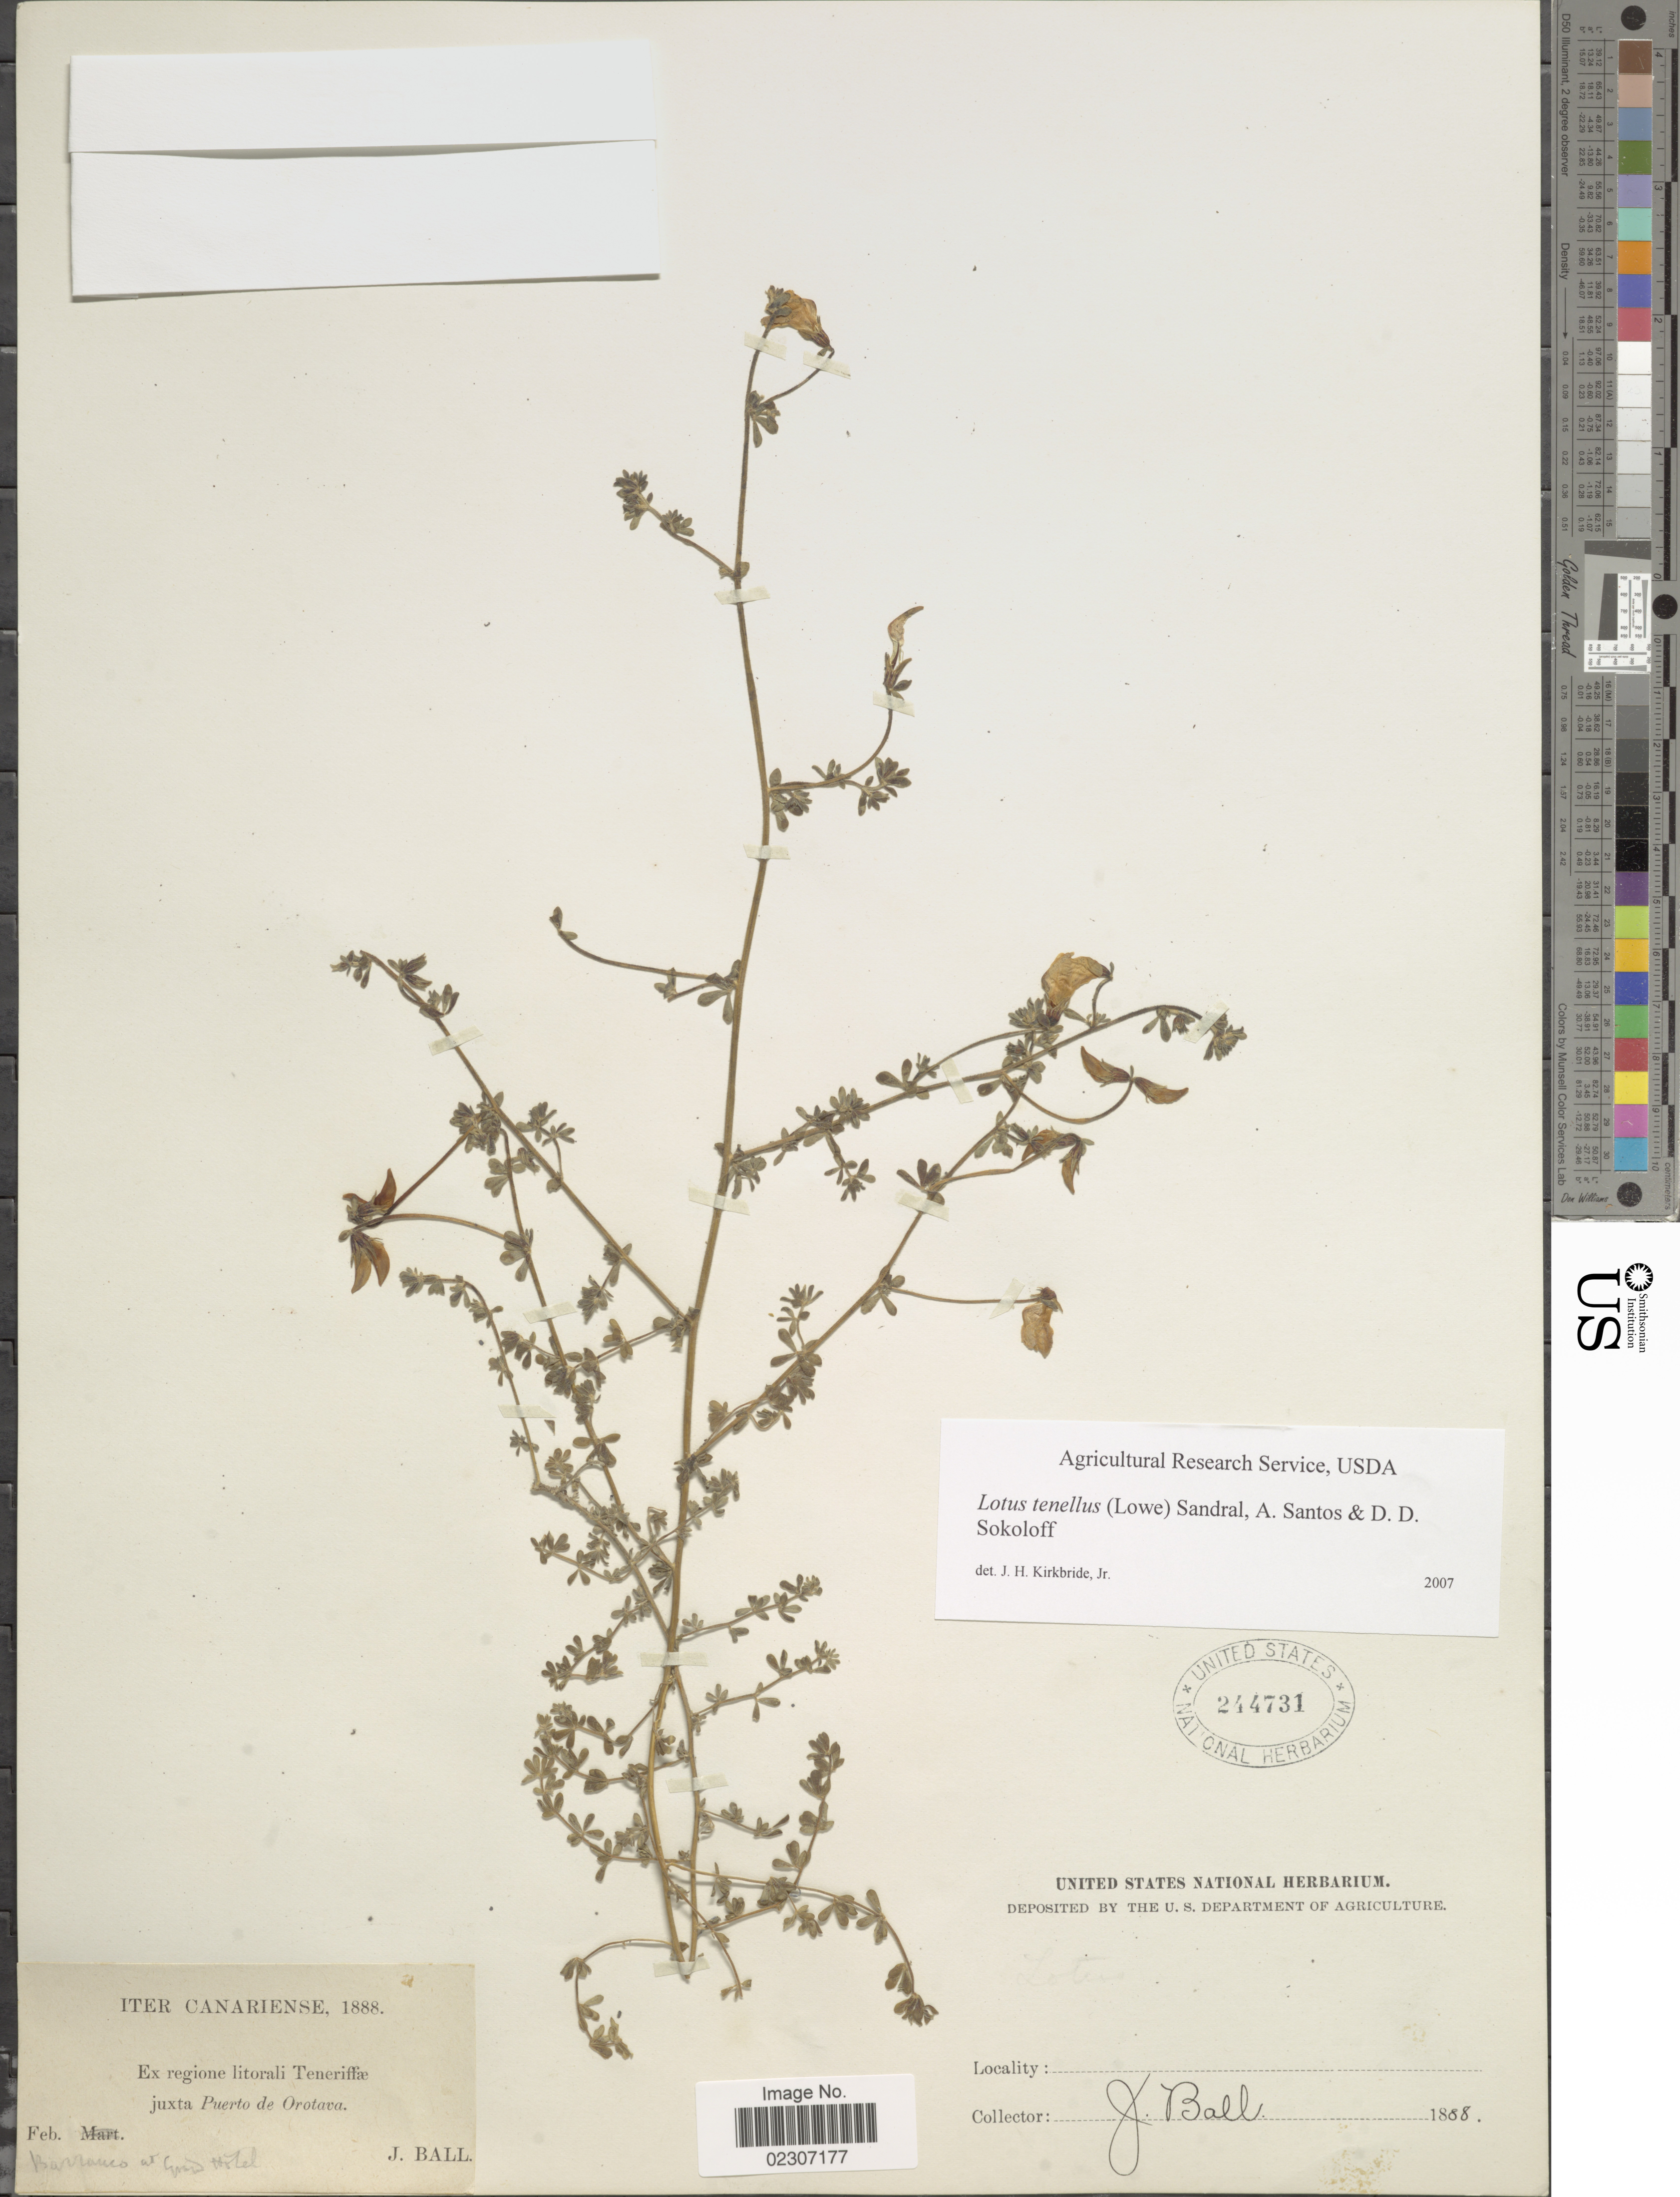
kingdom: Plantae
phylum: Tracheophyta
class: Magnoliopsida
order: Fabales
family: Fabaceae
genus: Lotus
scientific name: Lotus tenellus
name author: (Lowe) Sandral et al.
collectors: J. Ball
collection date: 1888-02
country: Spain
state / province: Canarias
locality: Canariense, regione litorali Teneriffae juxta Puerto de Oratava.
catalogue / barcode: US 244731